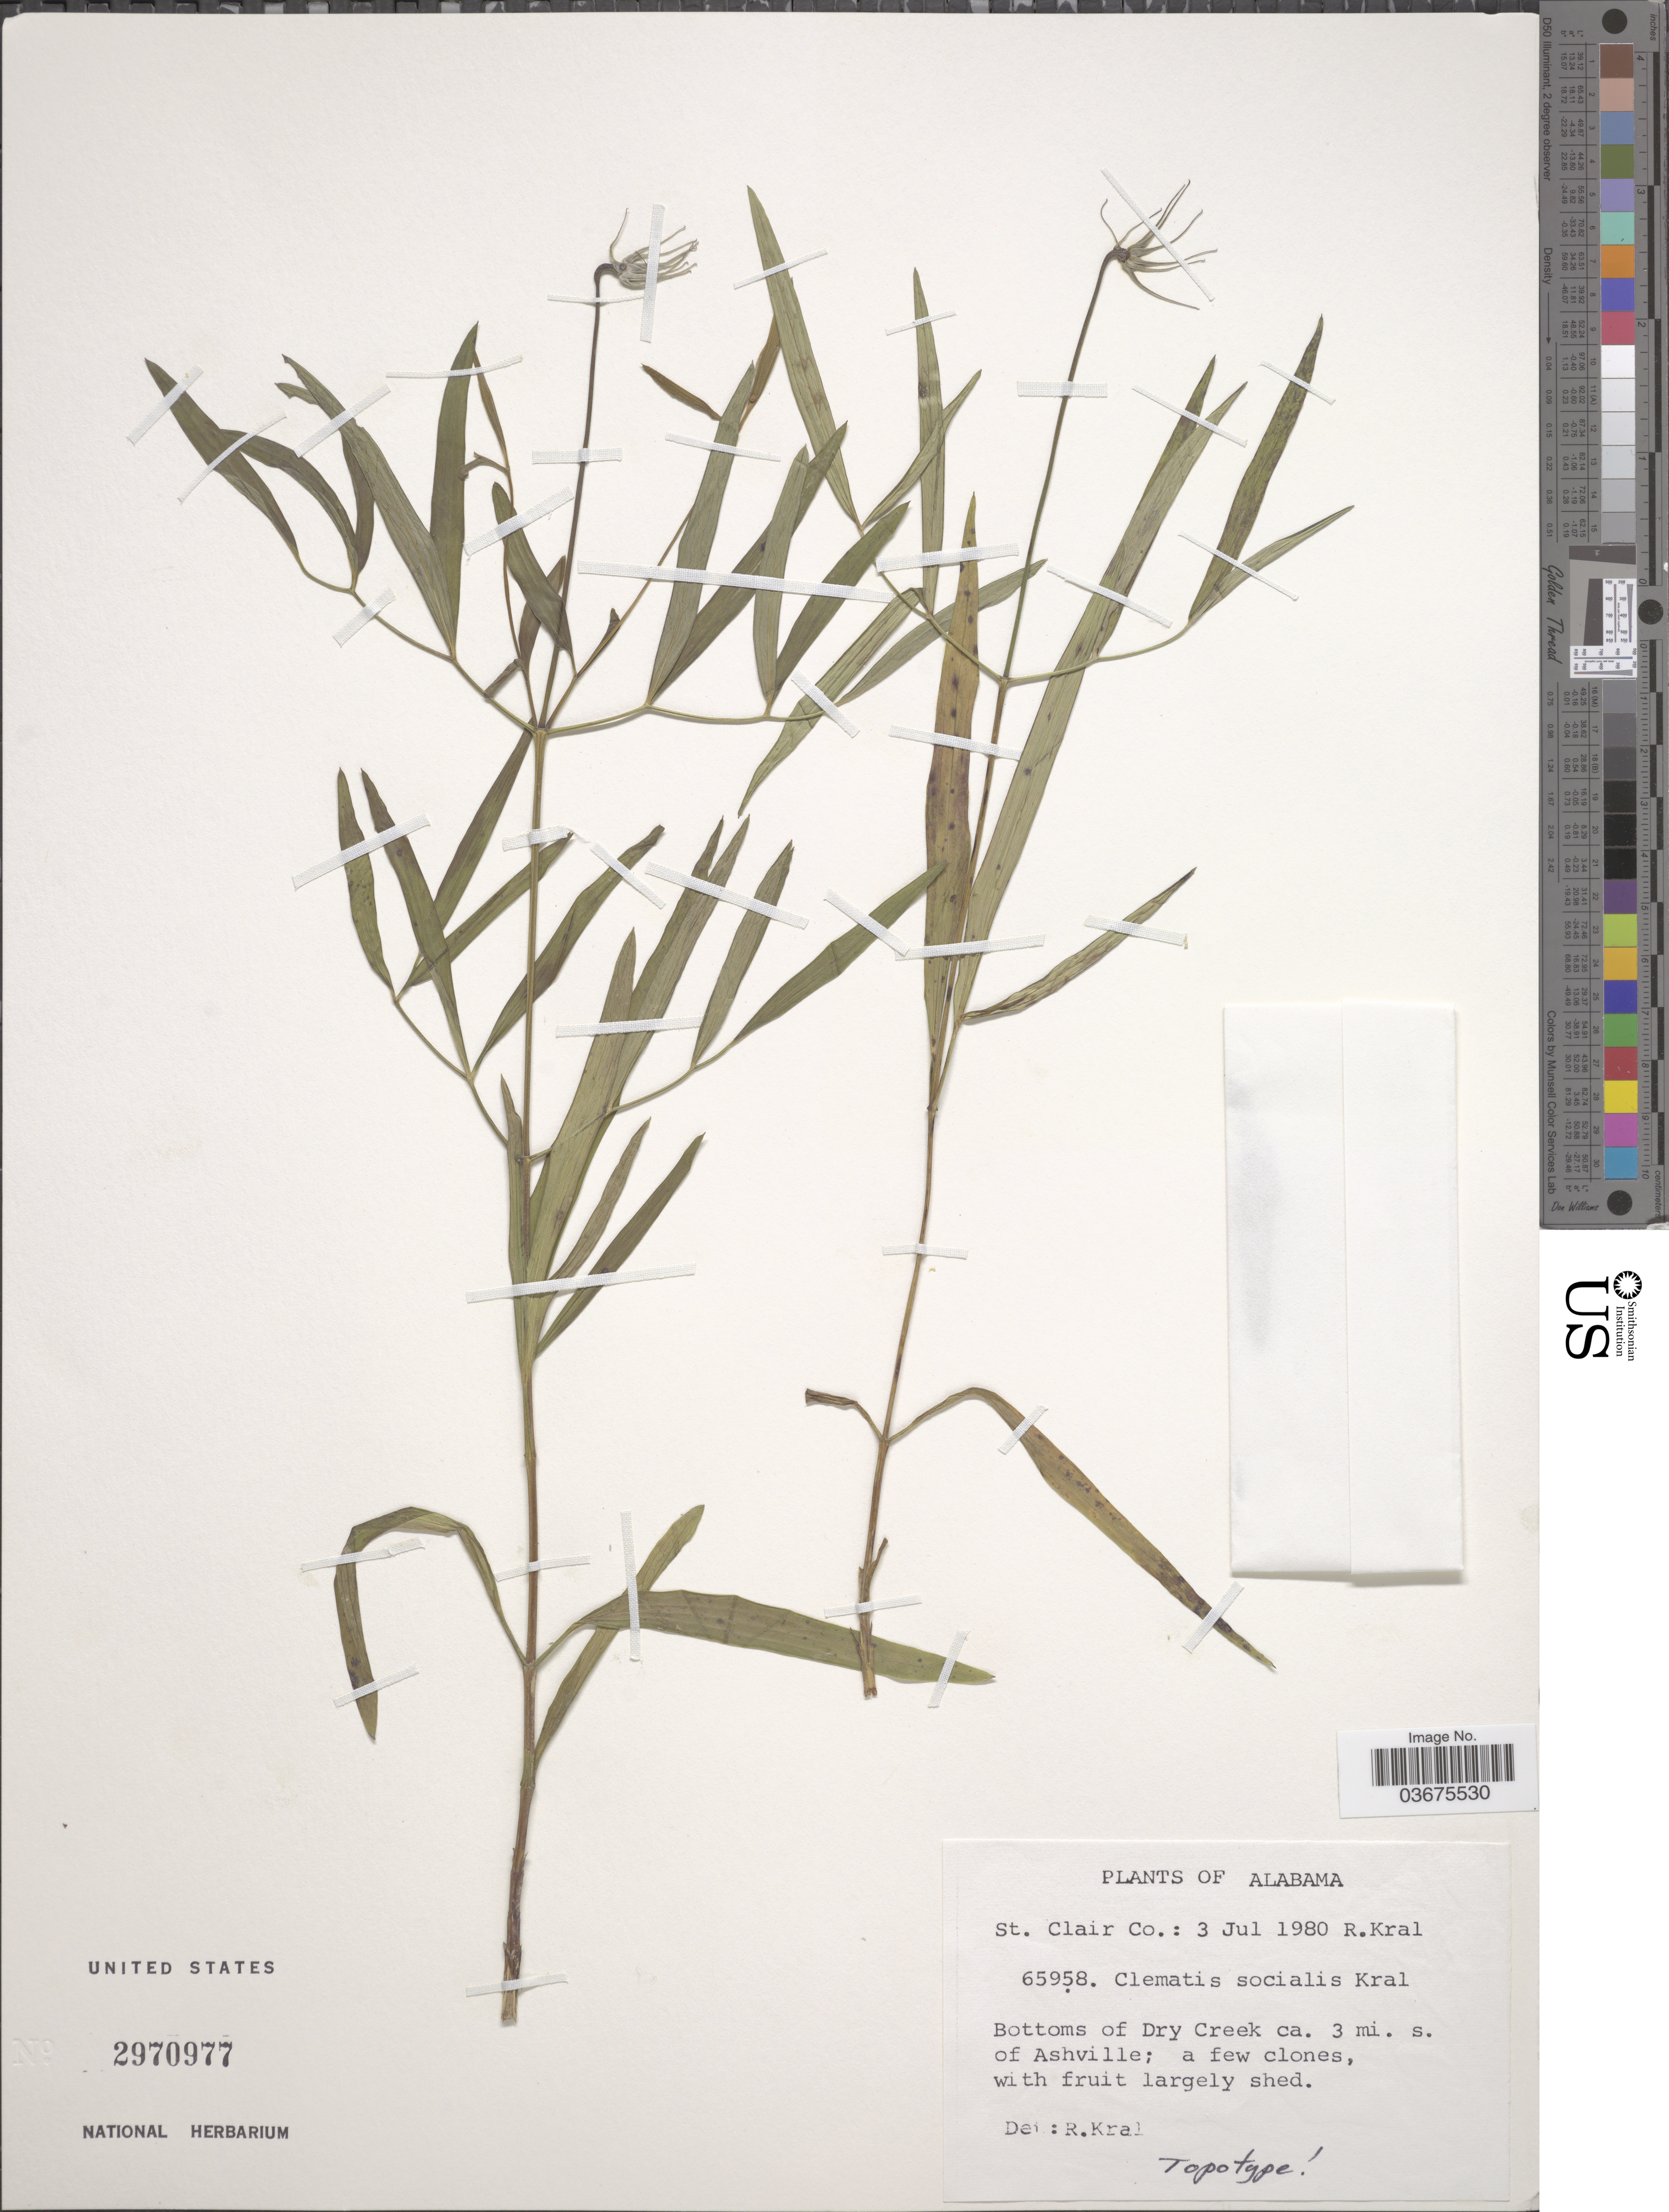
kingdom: Plantae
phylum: Tracheophyta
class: Magnoliopsida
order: Ranunculales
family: Ranunculaceae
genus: Clematis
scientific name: Clematis socialis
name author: Kral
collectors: R. Kral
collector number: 65958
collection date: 1980-07-03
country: United States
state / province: Alabama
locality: St. Clair Co. Bottom of Dry Creek ca. 3 mi. s. of Ashville.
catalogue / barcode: US 2970977